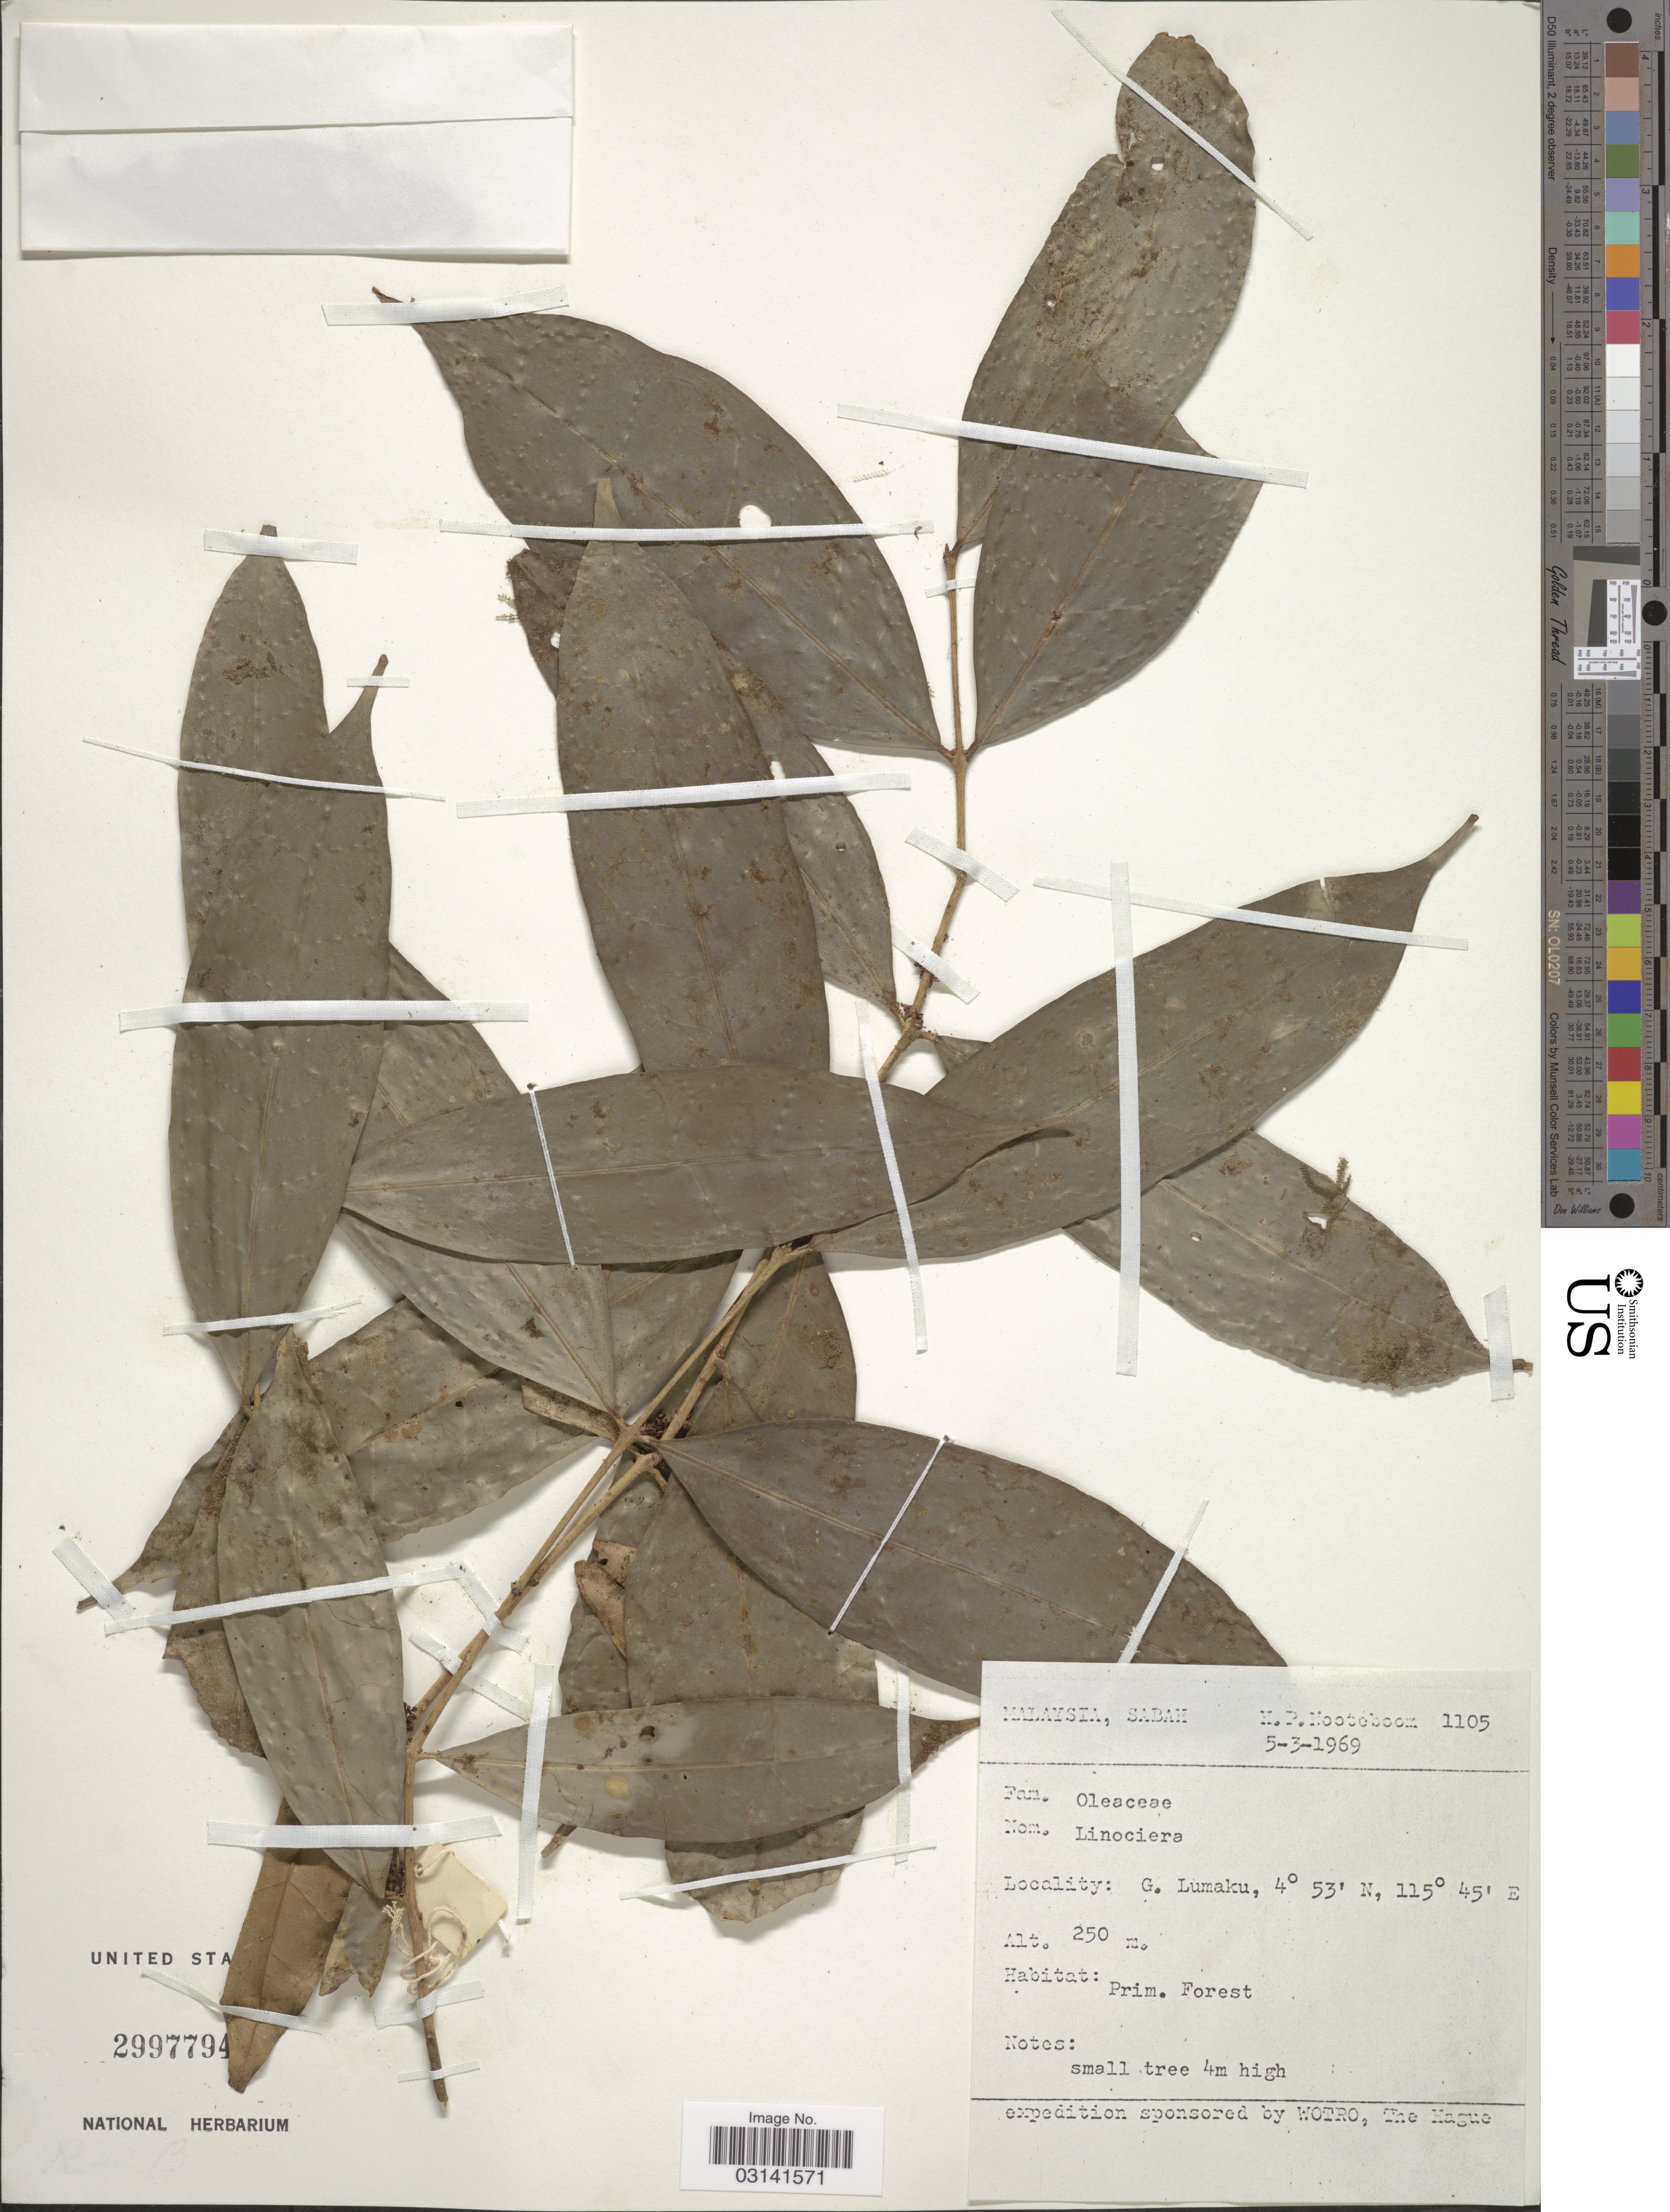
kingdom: Plantae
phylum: Tracheophyta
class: Magnoliopsida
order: Lamiales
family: Oleaceae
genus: Linociera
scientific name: Linociera sp.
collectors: H. P. Nooteboom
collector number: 1105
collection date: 1969-03-05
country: Malaysia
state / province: Sabah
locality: G. Lumaku.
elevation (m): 250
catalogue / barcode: US 2997794